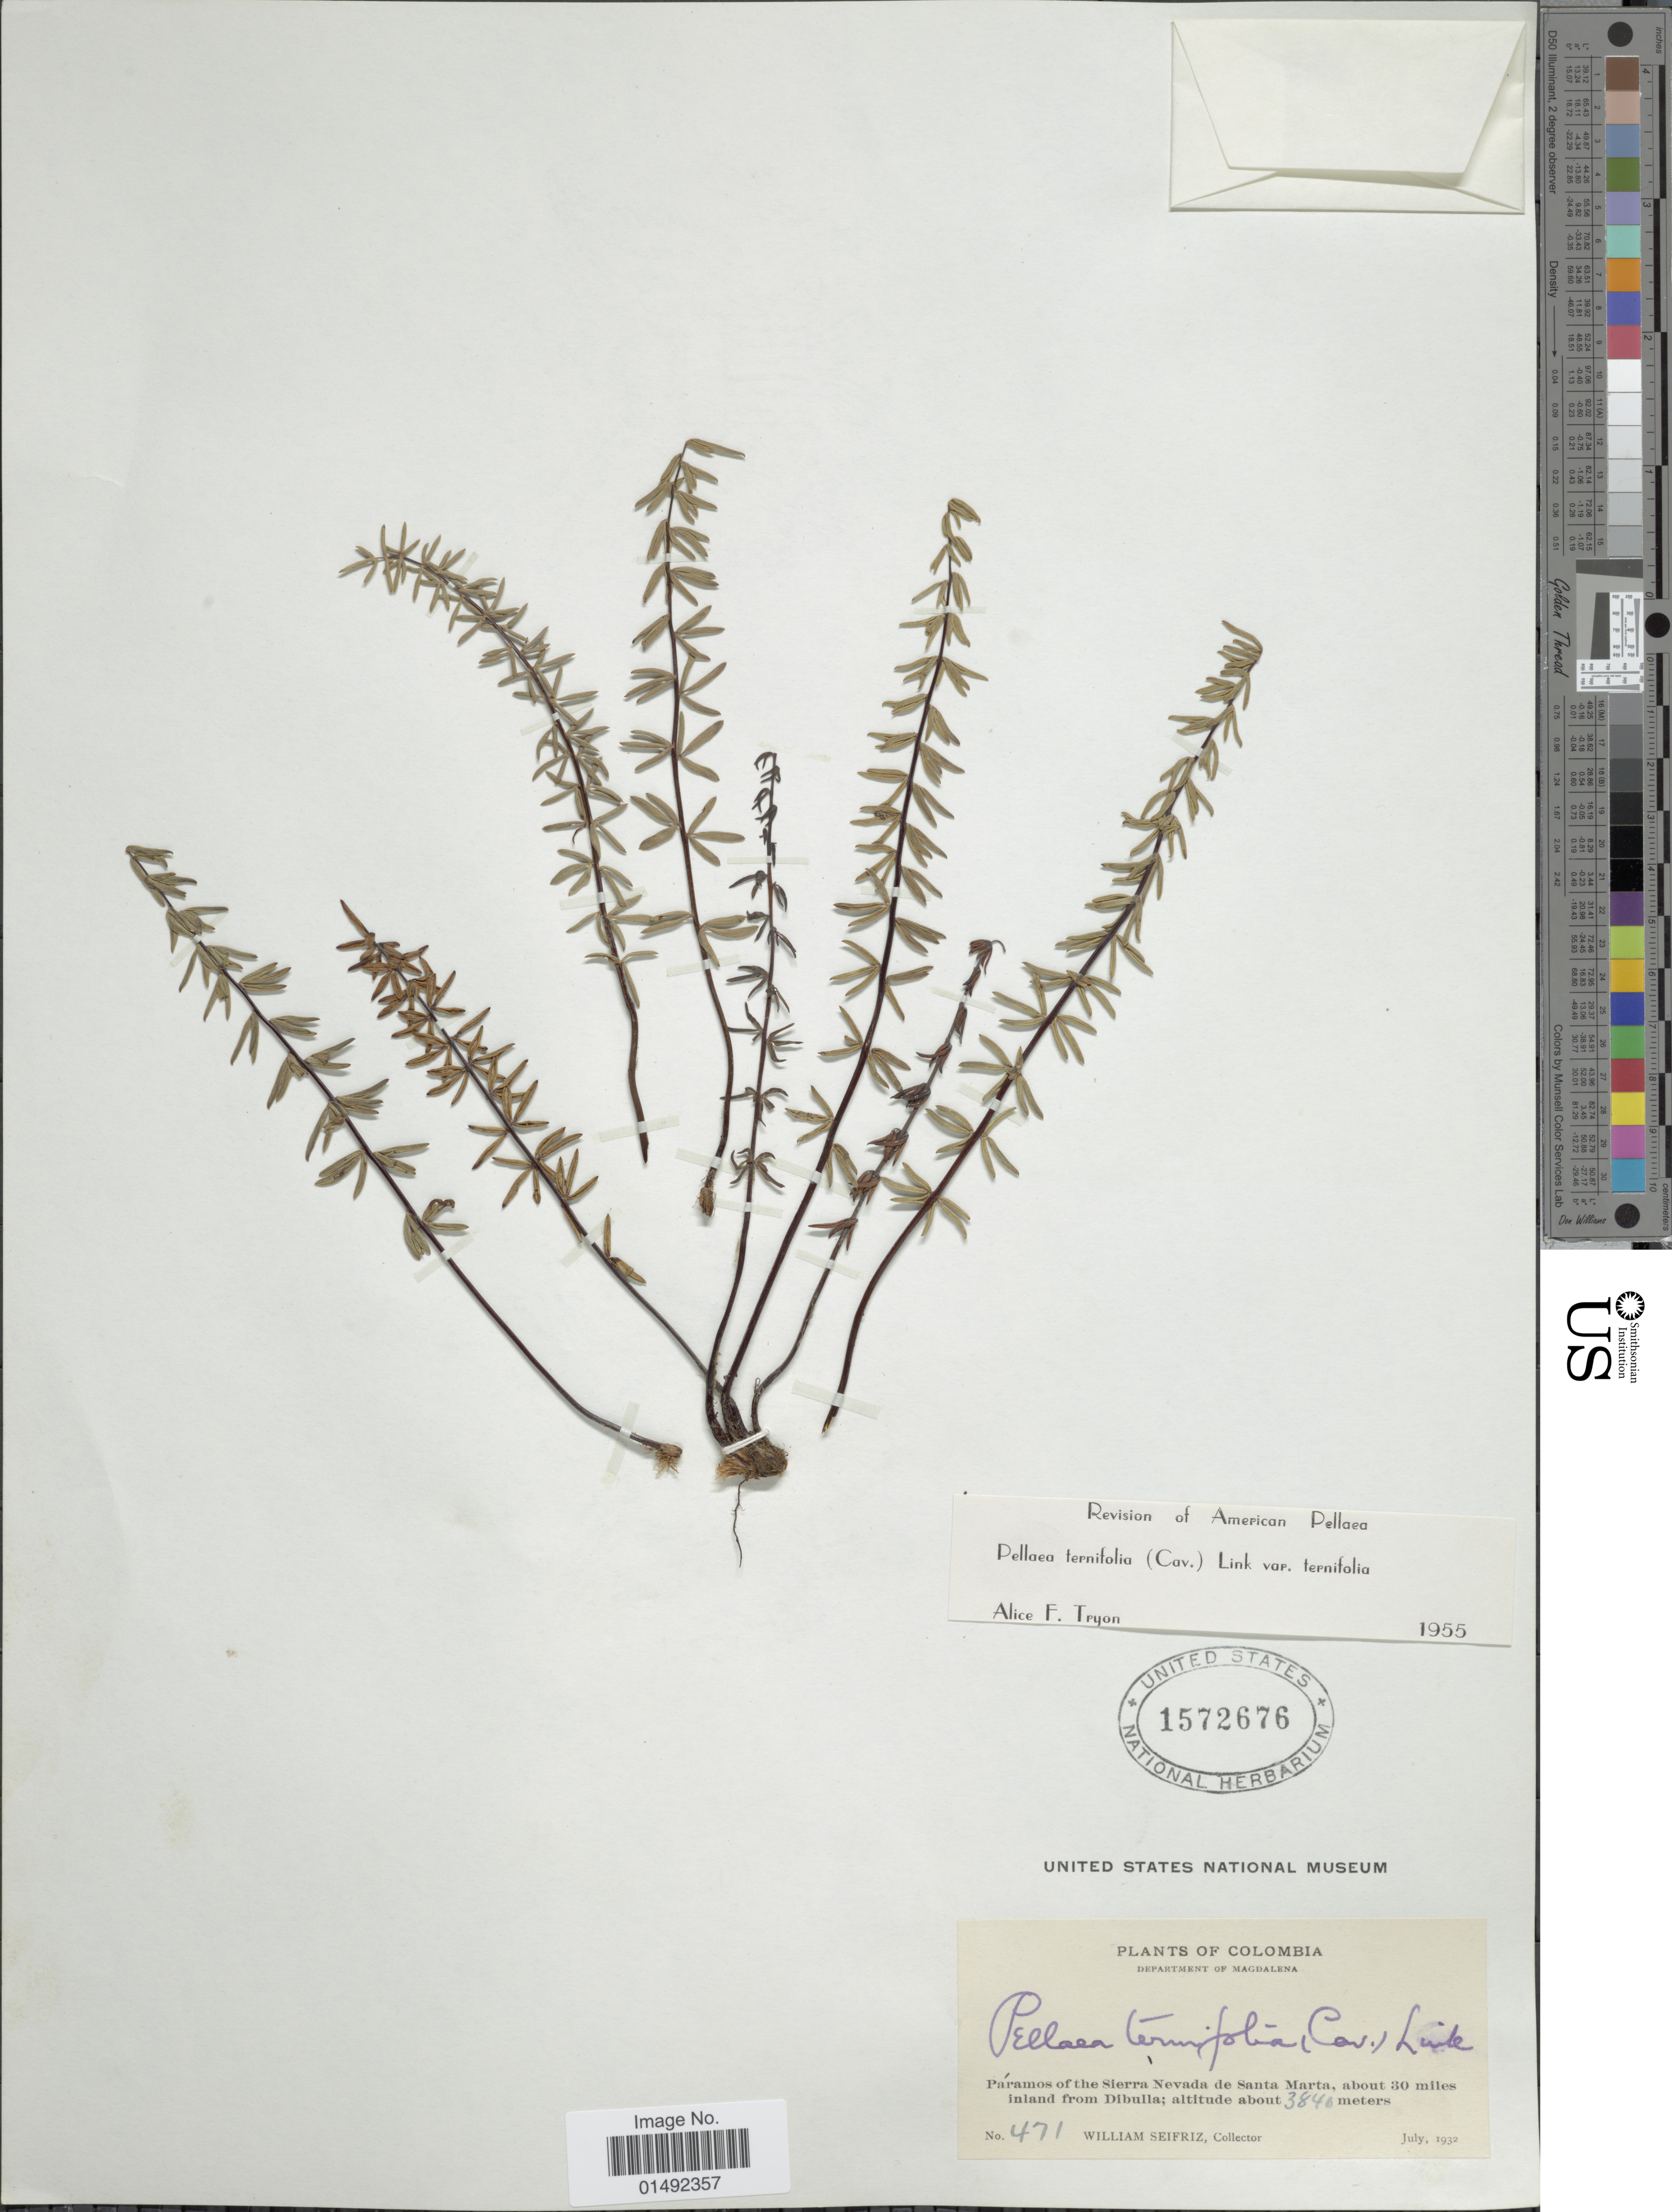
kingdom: Plantae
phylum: Tracheophyta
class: Polypodiopsida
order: Polypodiales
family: Pteridaceae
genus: Pellaea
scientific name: Pellaea ternifolia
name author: (Cav.) Link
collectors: W. Seifriz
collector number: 471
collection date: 1932-07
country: Colombia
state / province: Magdalena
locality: Department of Magdalena, Páramos of the Sierra Nevada de Santa Marta, about 30 miles inland from Dibulla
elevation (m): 3840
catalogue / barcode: US 1572676